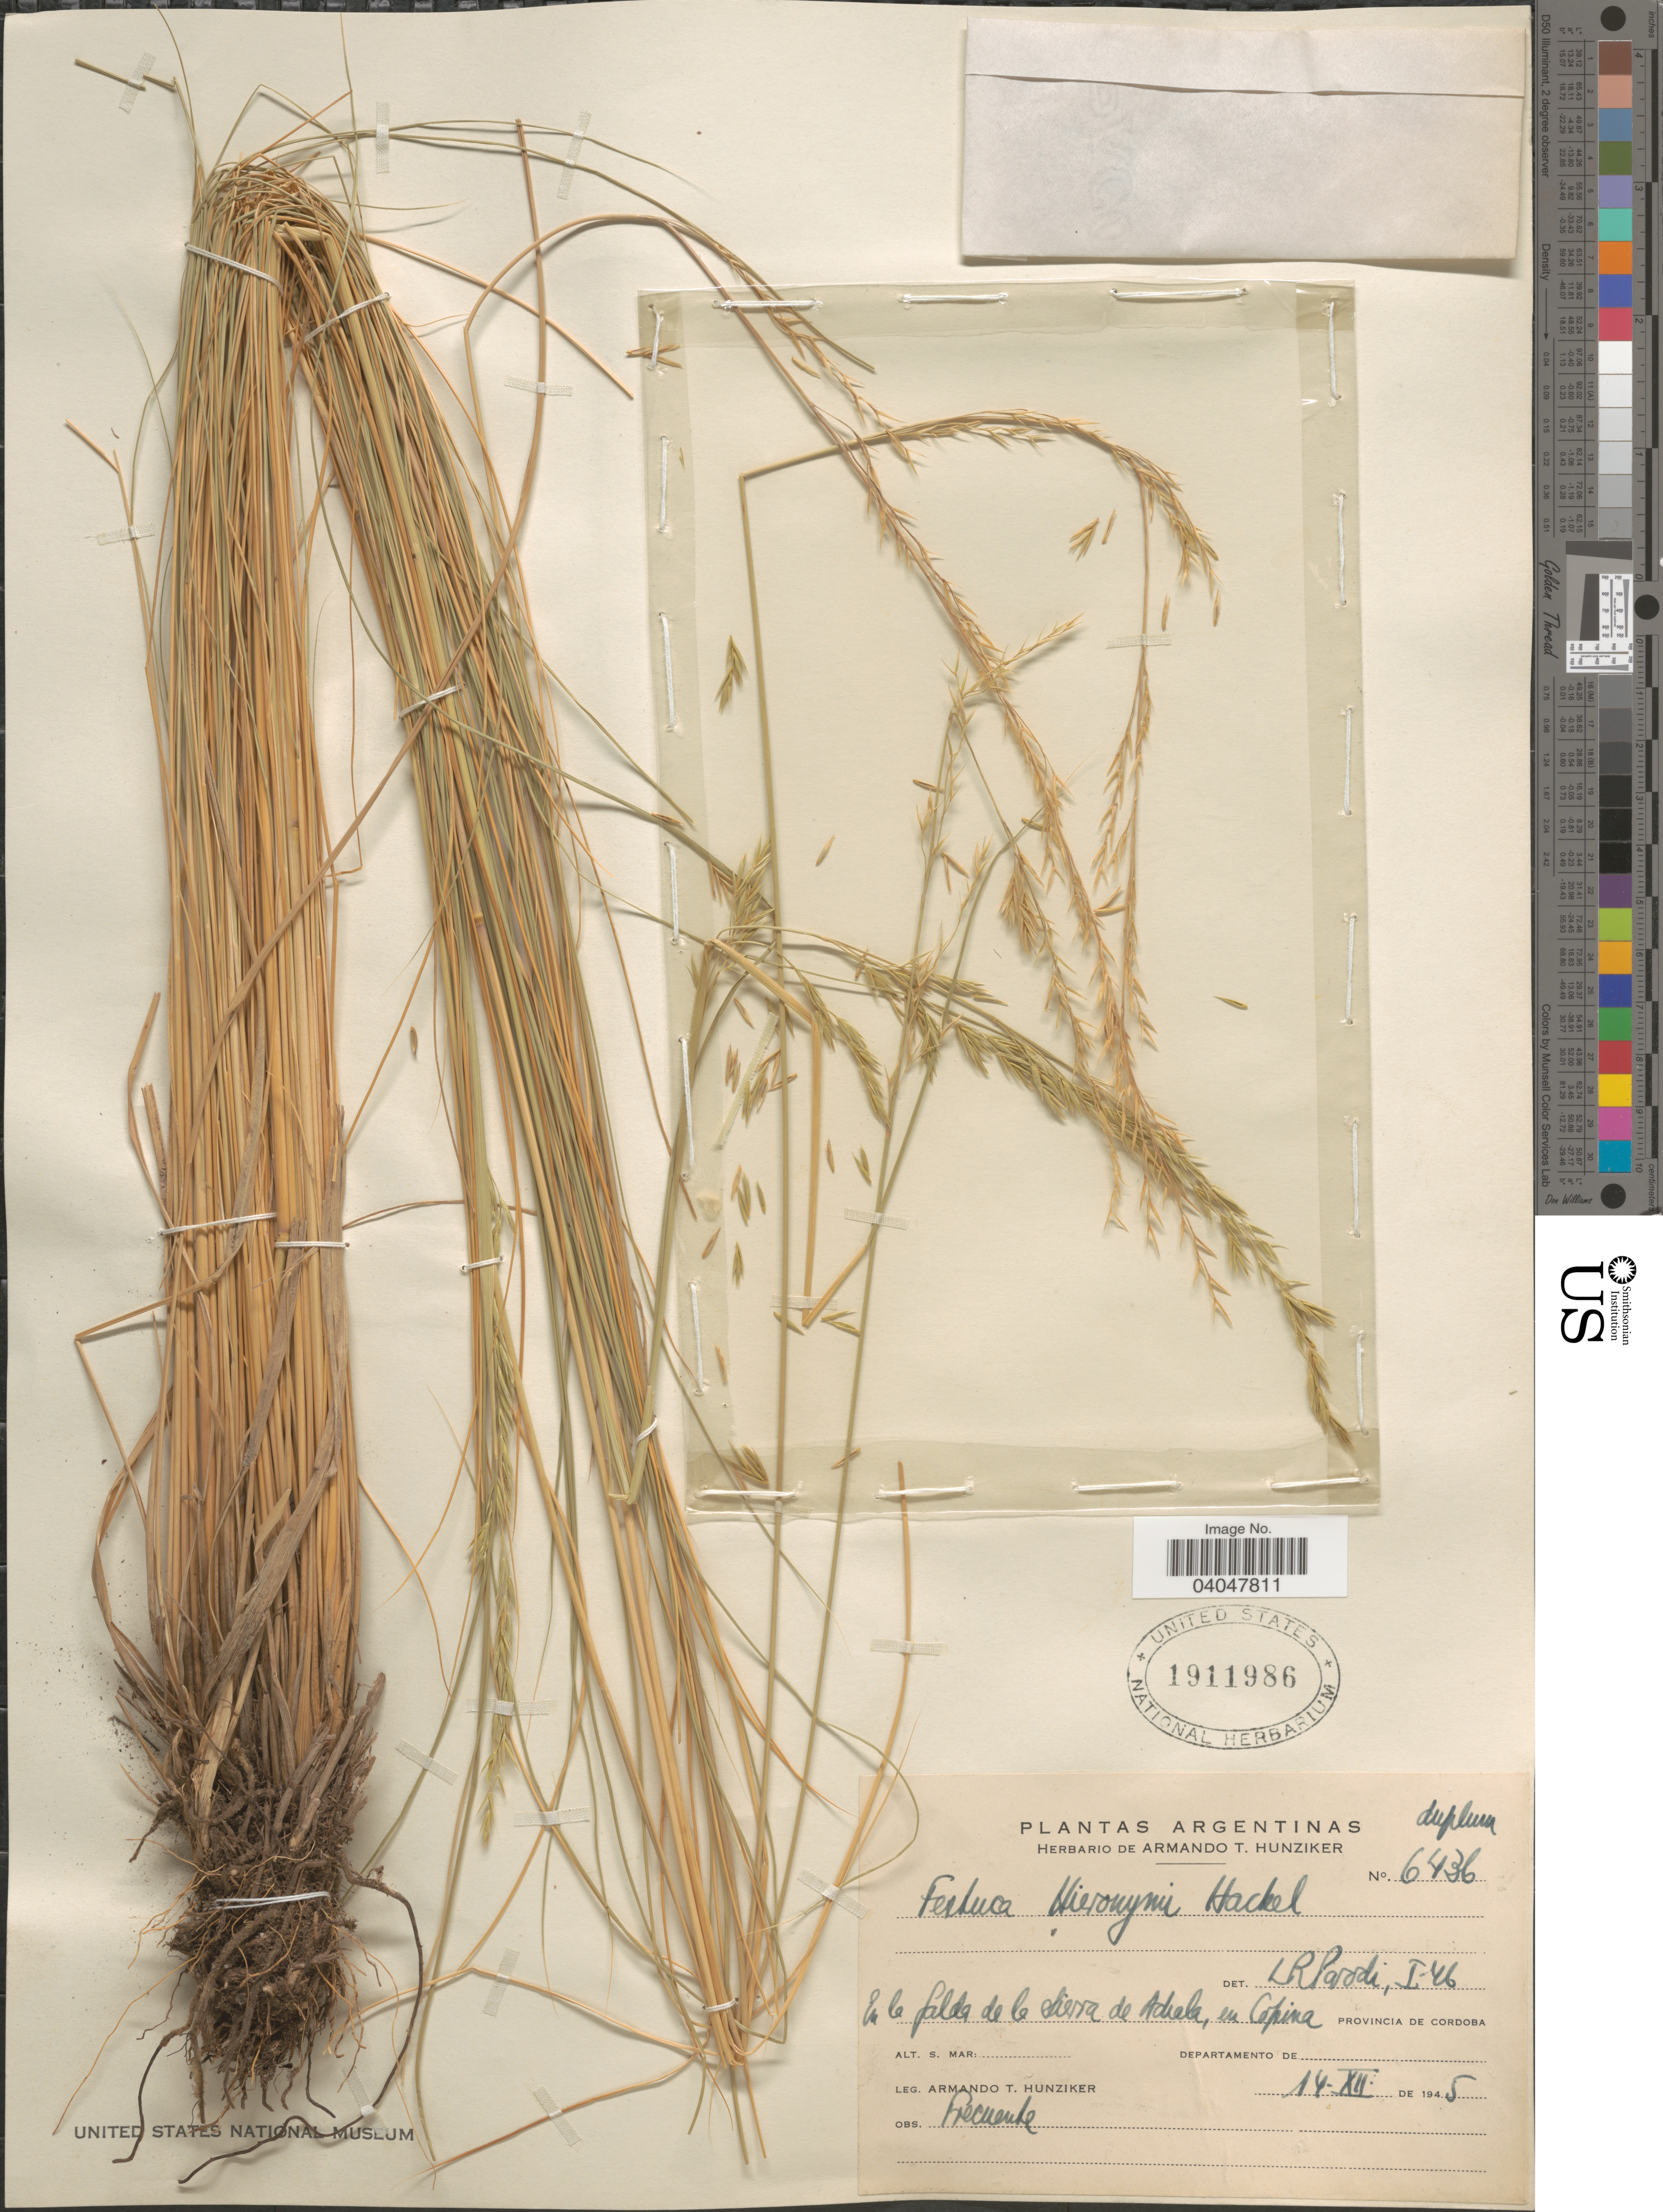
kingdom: Plantae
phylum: Tracheophyta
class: Liliopsida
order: Poales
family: Poaceae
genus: Festuca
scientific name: Festuca hieronymi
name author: Hack.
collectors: A. T. Hunziker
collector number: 6436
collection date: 1945-12-14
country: Argentina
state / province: Cordoba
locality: En la falda de la Sierra de Achala, en Copina.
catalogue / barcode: US 1911986